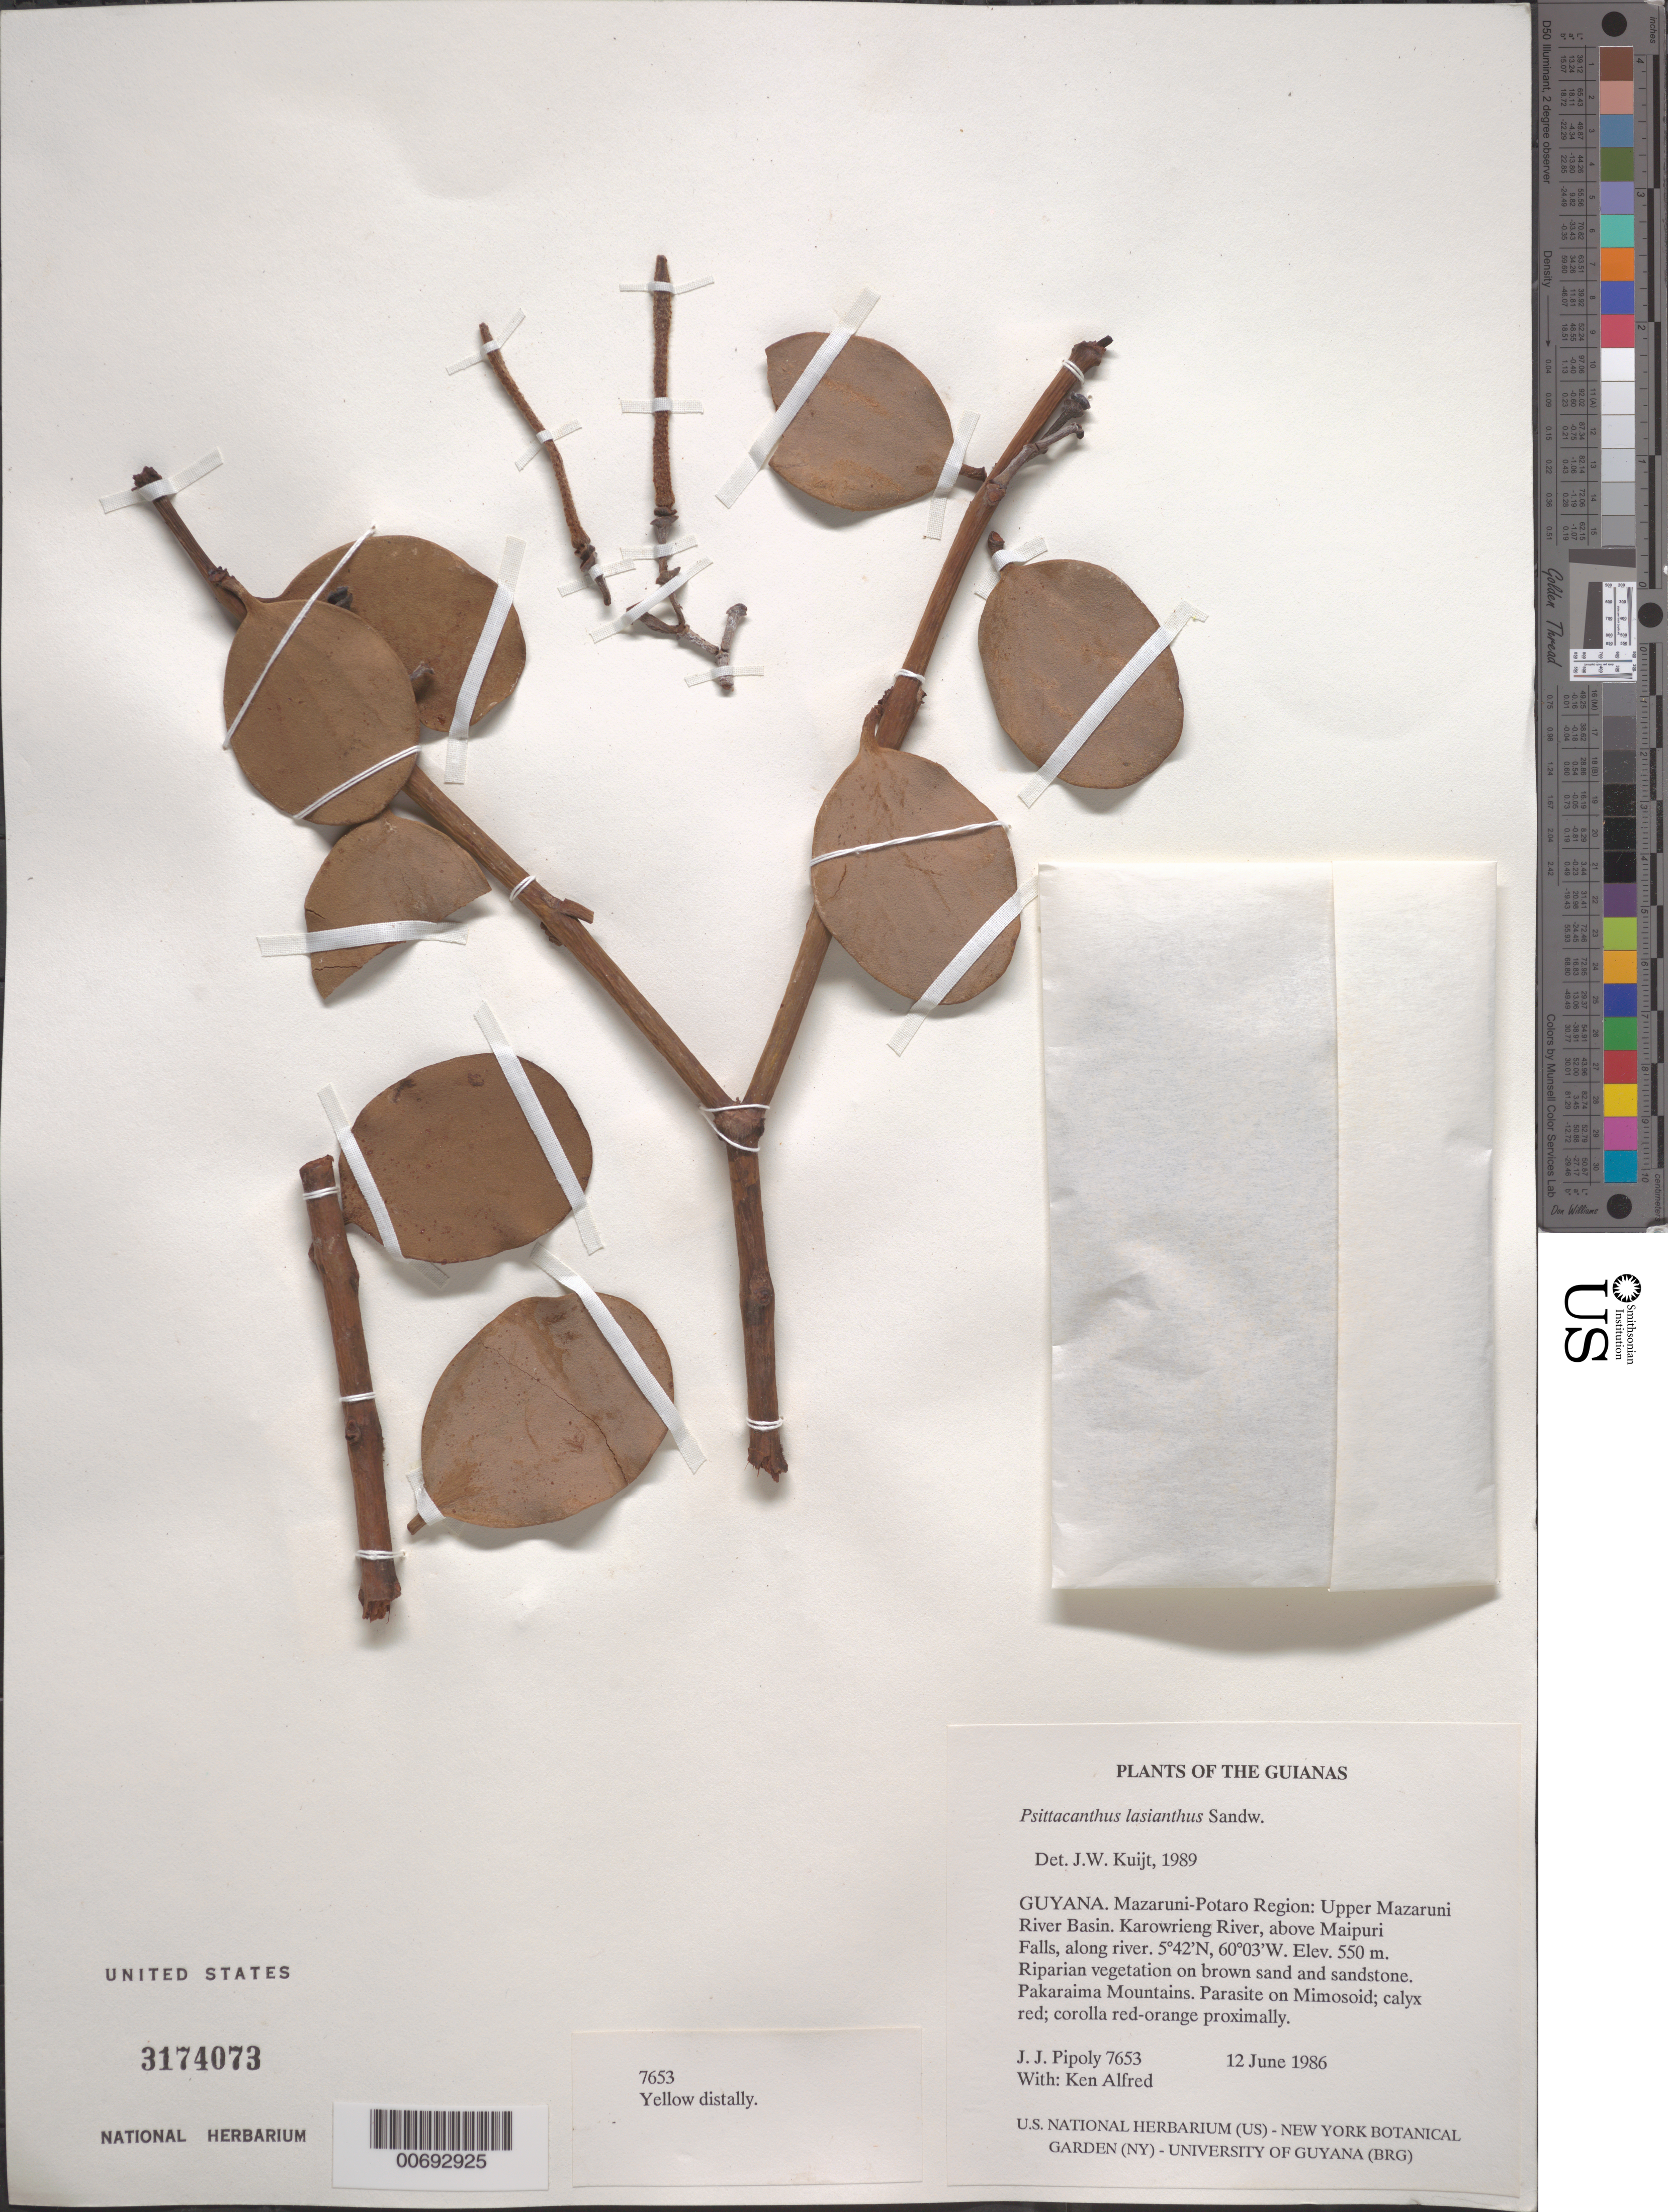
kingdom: Plantae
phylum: Tracheophyta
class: Magnoliopsida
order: Santalales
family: Loranthaceae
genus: Psittacanthus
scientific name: Psittacanthus leptanthus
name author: A.C. Sm.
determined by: Kuijt, Job, (CANADA)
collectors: J. J. Pipoly & K. Alfred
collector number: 7653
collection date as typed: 12 June 1986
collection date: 1986-06-12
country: Guyana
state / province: Cuyuni-Mazaruni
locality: Pakaraima Mts. Upper Mazaruni River Basin. Karowrieng River, above Maipuri Falls along river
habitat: Riparian vegetation on brown sand and sandstone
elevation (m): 550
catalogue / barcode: US 3174073